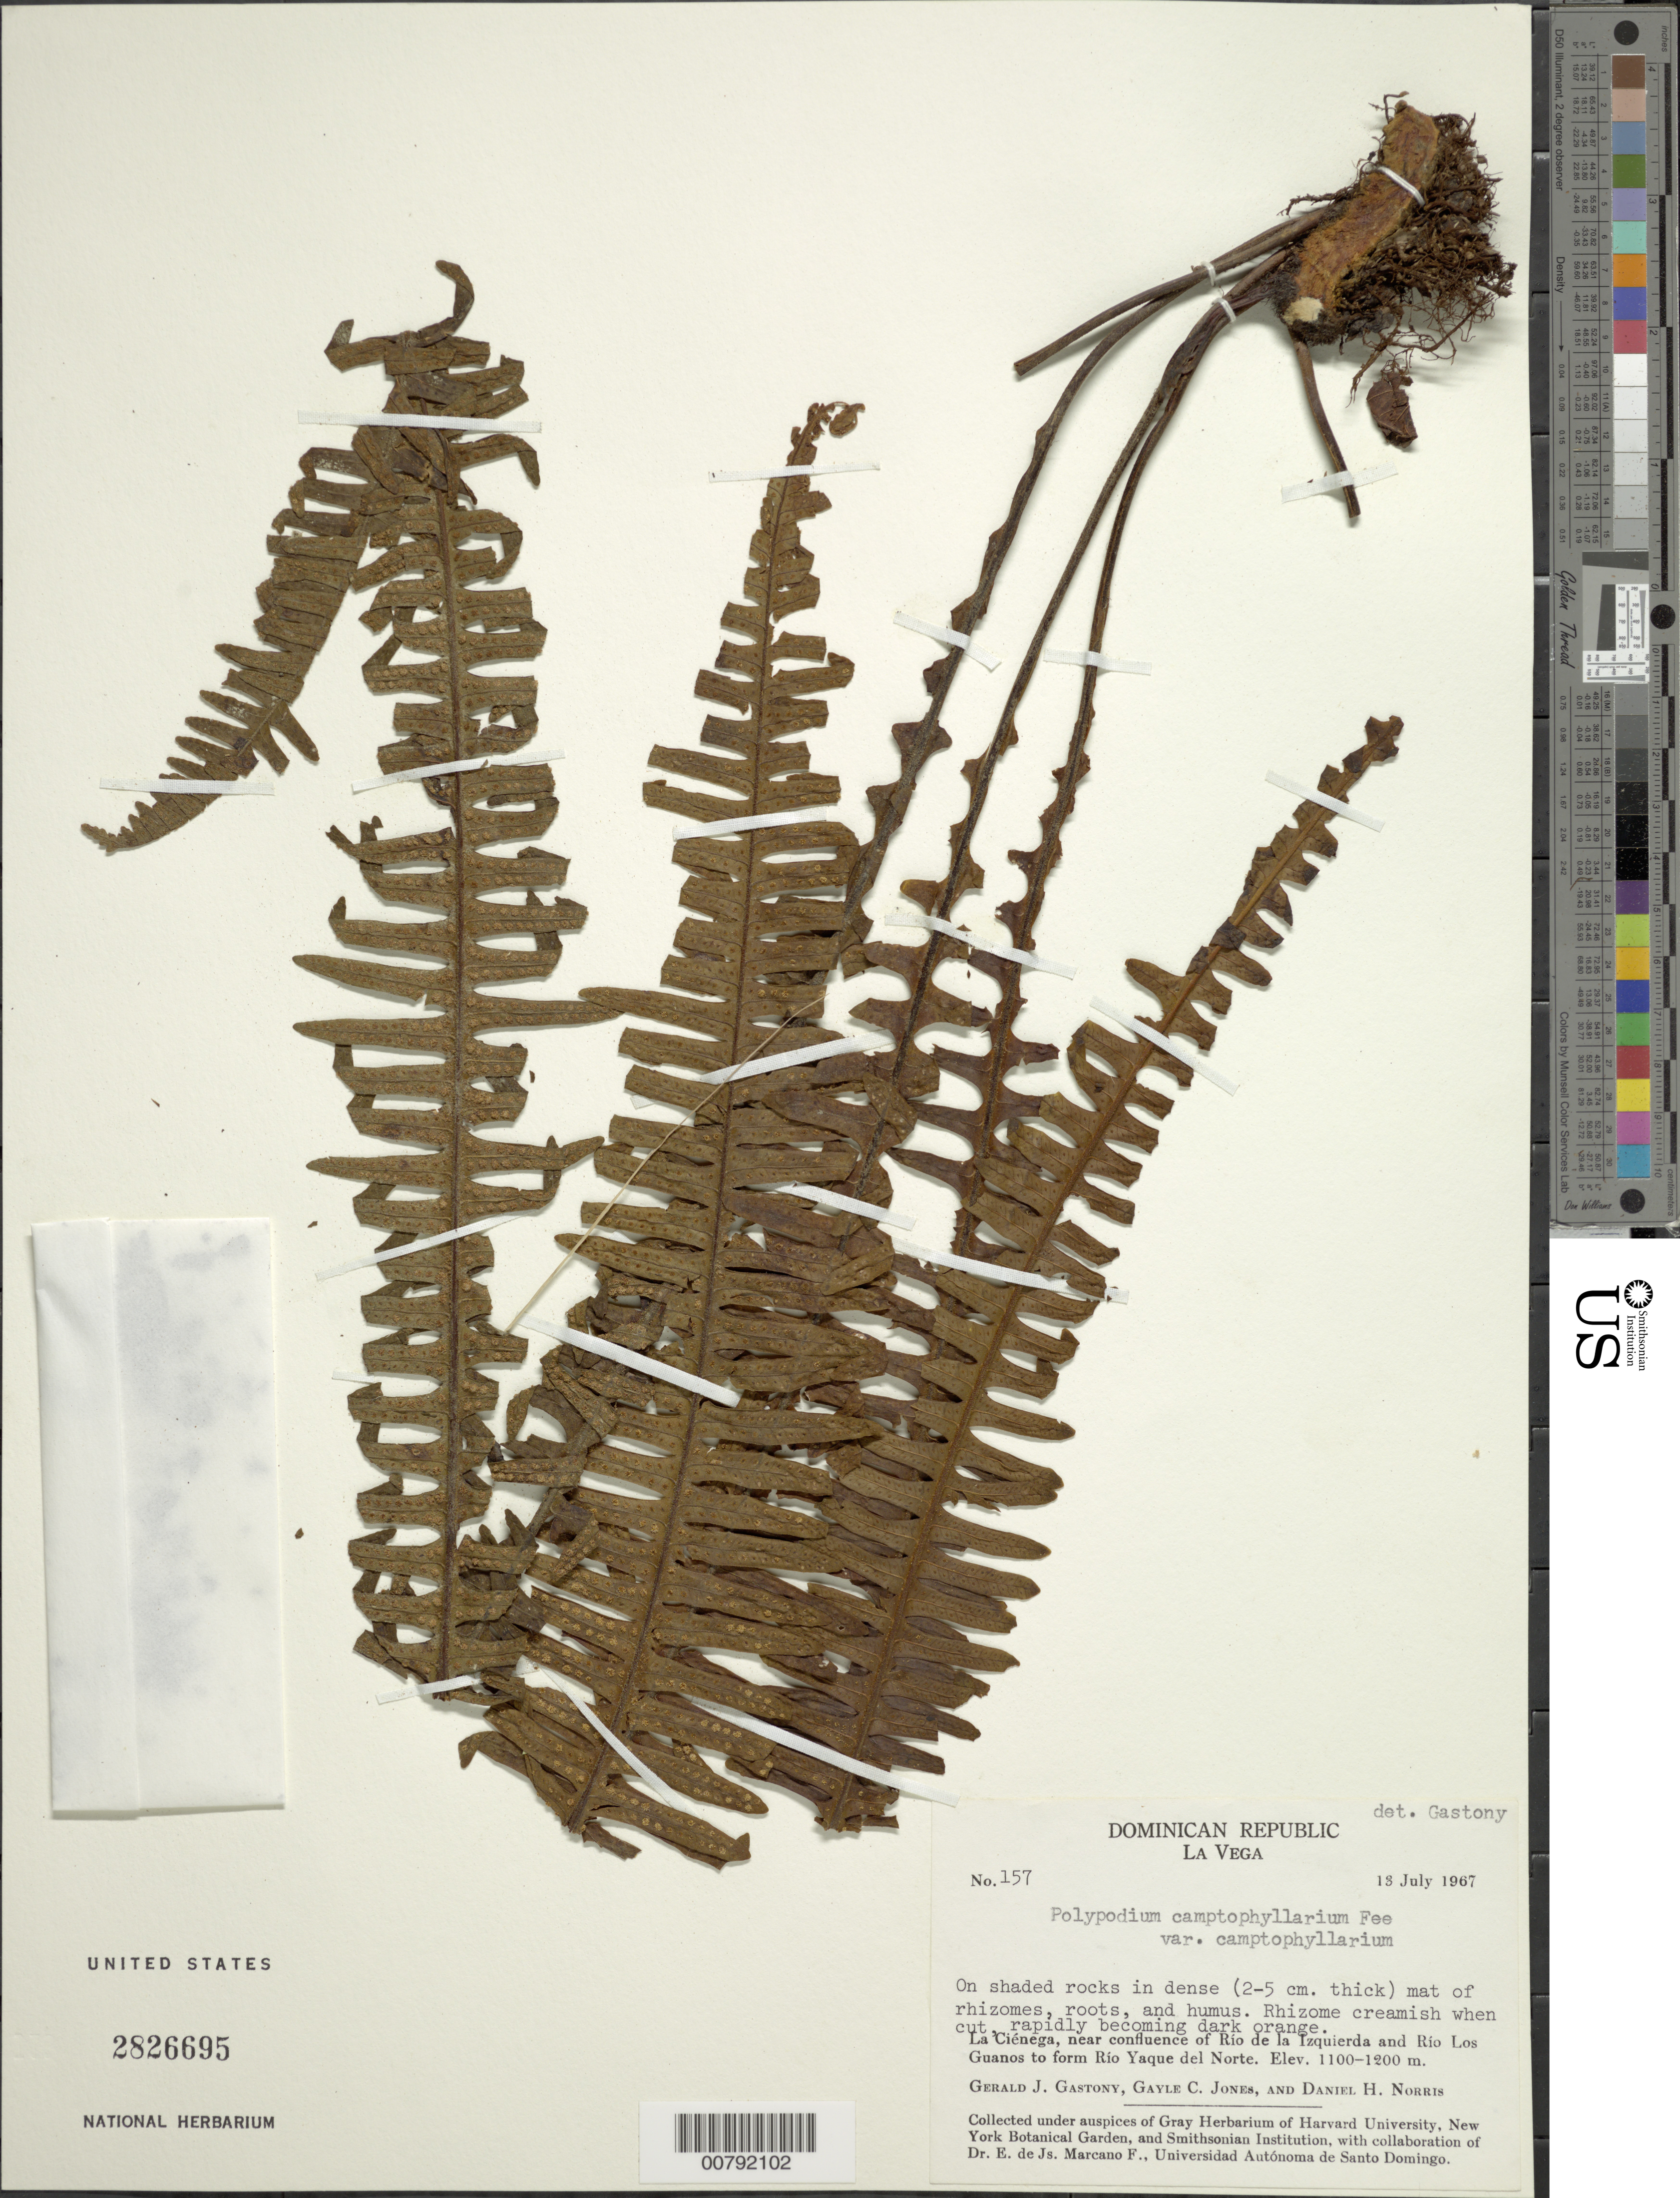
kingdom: Plantae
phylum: Tracheophyta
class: Polypodiopsida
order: Polypodiales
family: Polypodiaceae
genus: Pecluma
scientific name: Pecluma camptophyllaria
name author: (Fée) M.G. Price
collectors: G. Gastony, G. C. Jones & D. H. Norris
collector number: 157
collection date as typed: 13 Jul 1967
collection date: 1967-07-13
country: Dominican Republic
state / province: La Vega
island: Hispaniola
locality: La Cienega, near confluence of Rio de la Izquierda and Rio Los Guanos to form Rio Yaque del Norte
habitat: On shaded rocks in dense (2-5 cm thick) mat of rhizomes, roots ann humus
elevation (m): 1100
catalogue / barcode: US 2826695